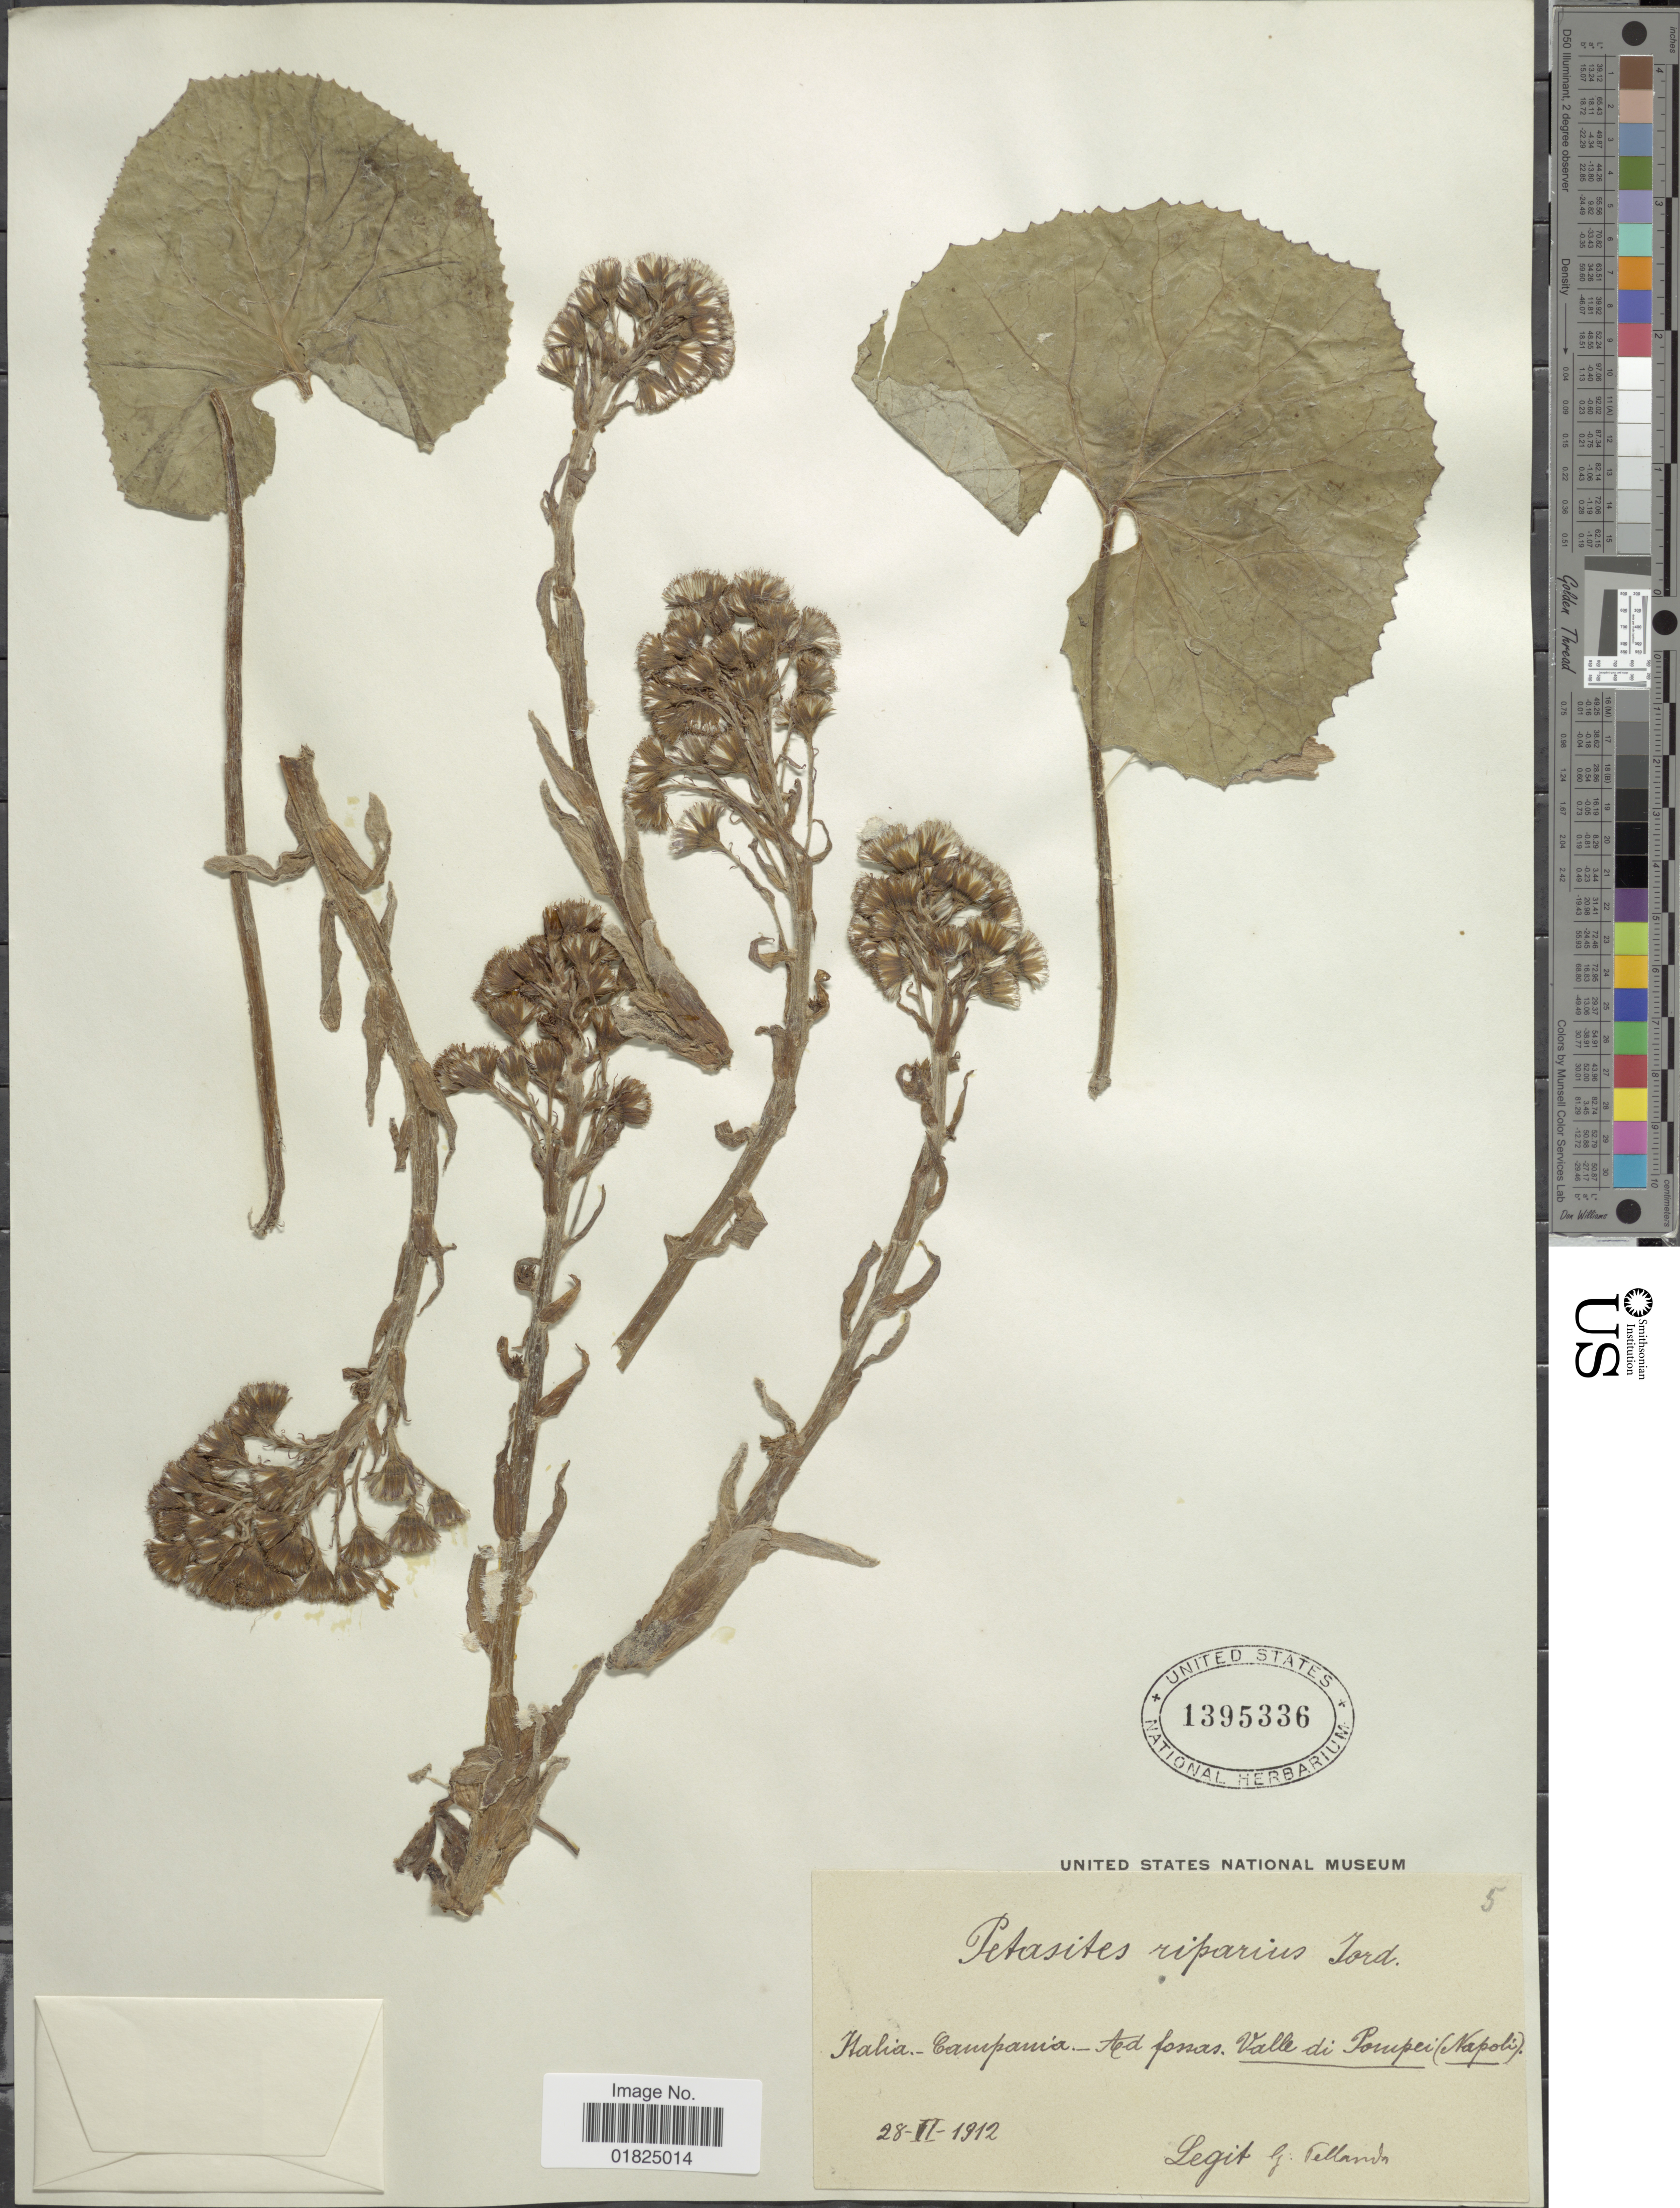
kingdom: Plantae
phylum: Tracheophyta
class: Magnoliopsida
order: Asterales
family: Asteraceae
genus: Petasites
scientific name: Petasites riparius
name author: Jord.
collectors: G. Tellanda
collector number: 5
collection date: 1912-06-28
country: Italy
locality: Campania - Ad fossas. Valle di Pompei (Napoli)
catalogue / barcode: US 1395336